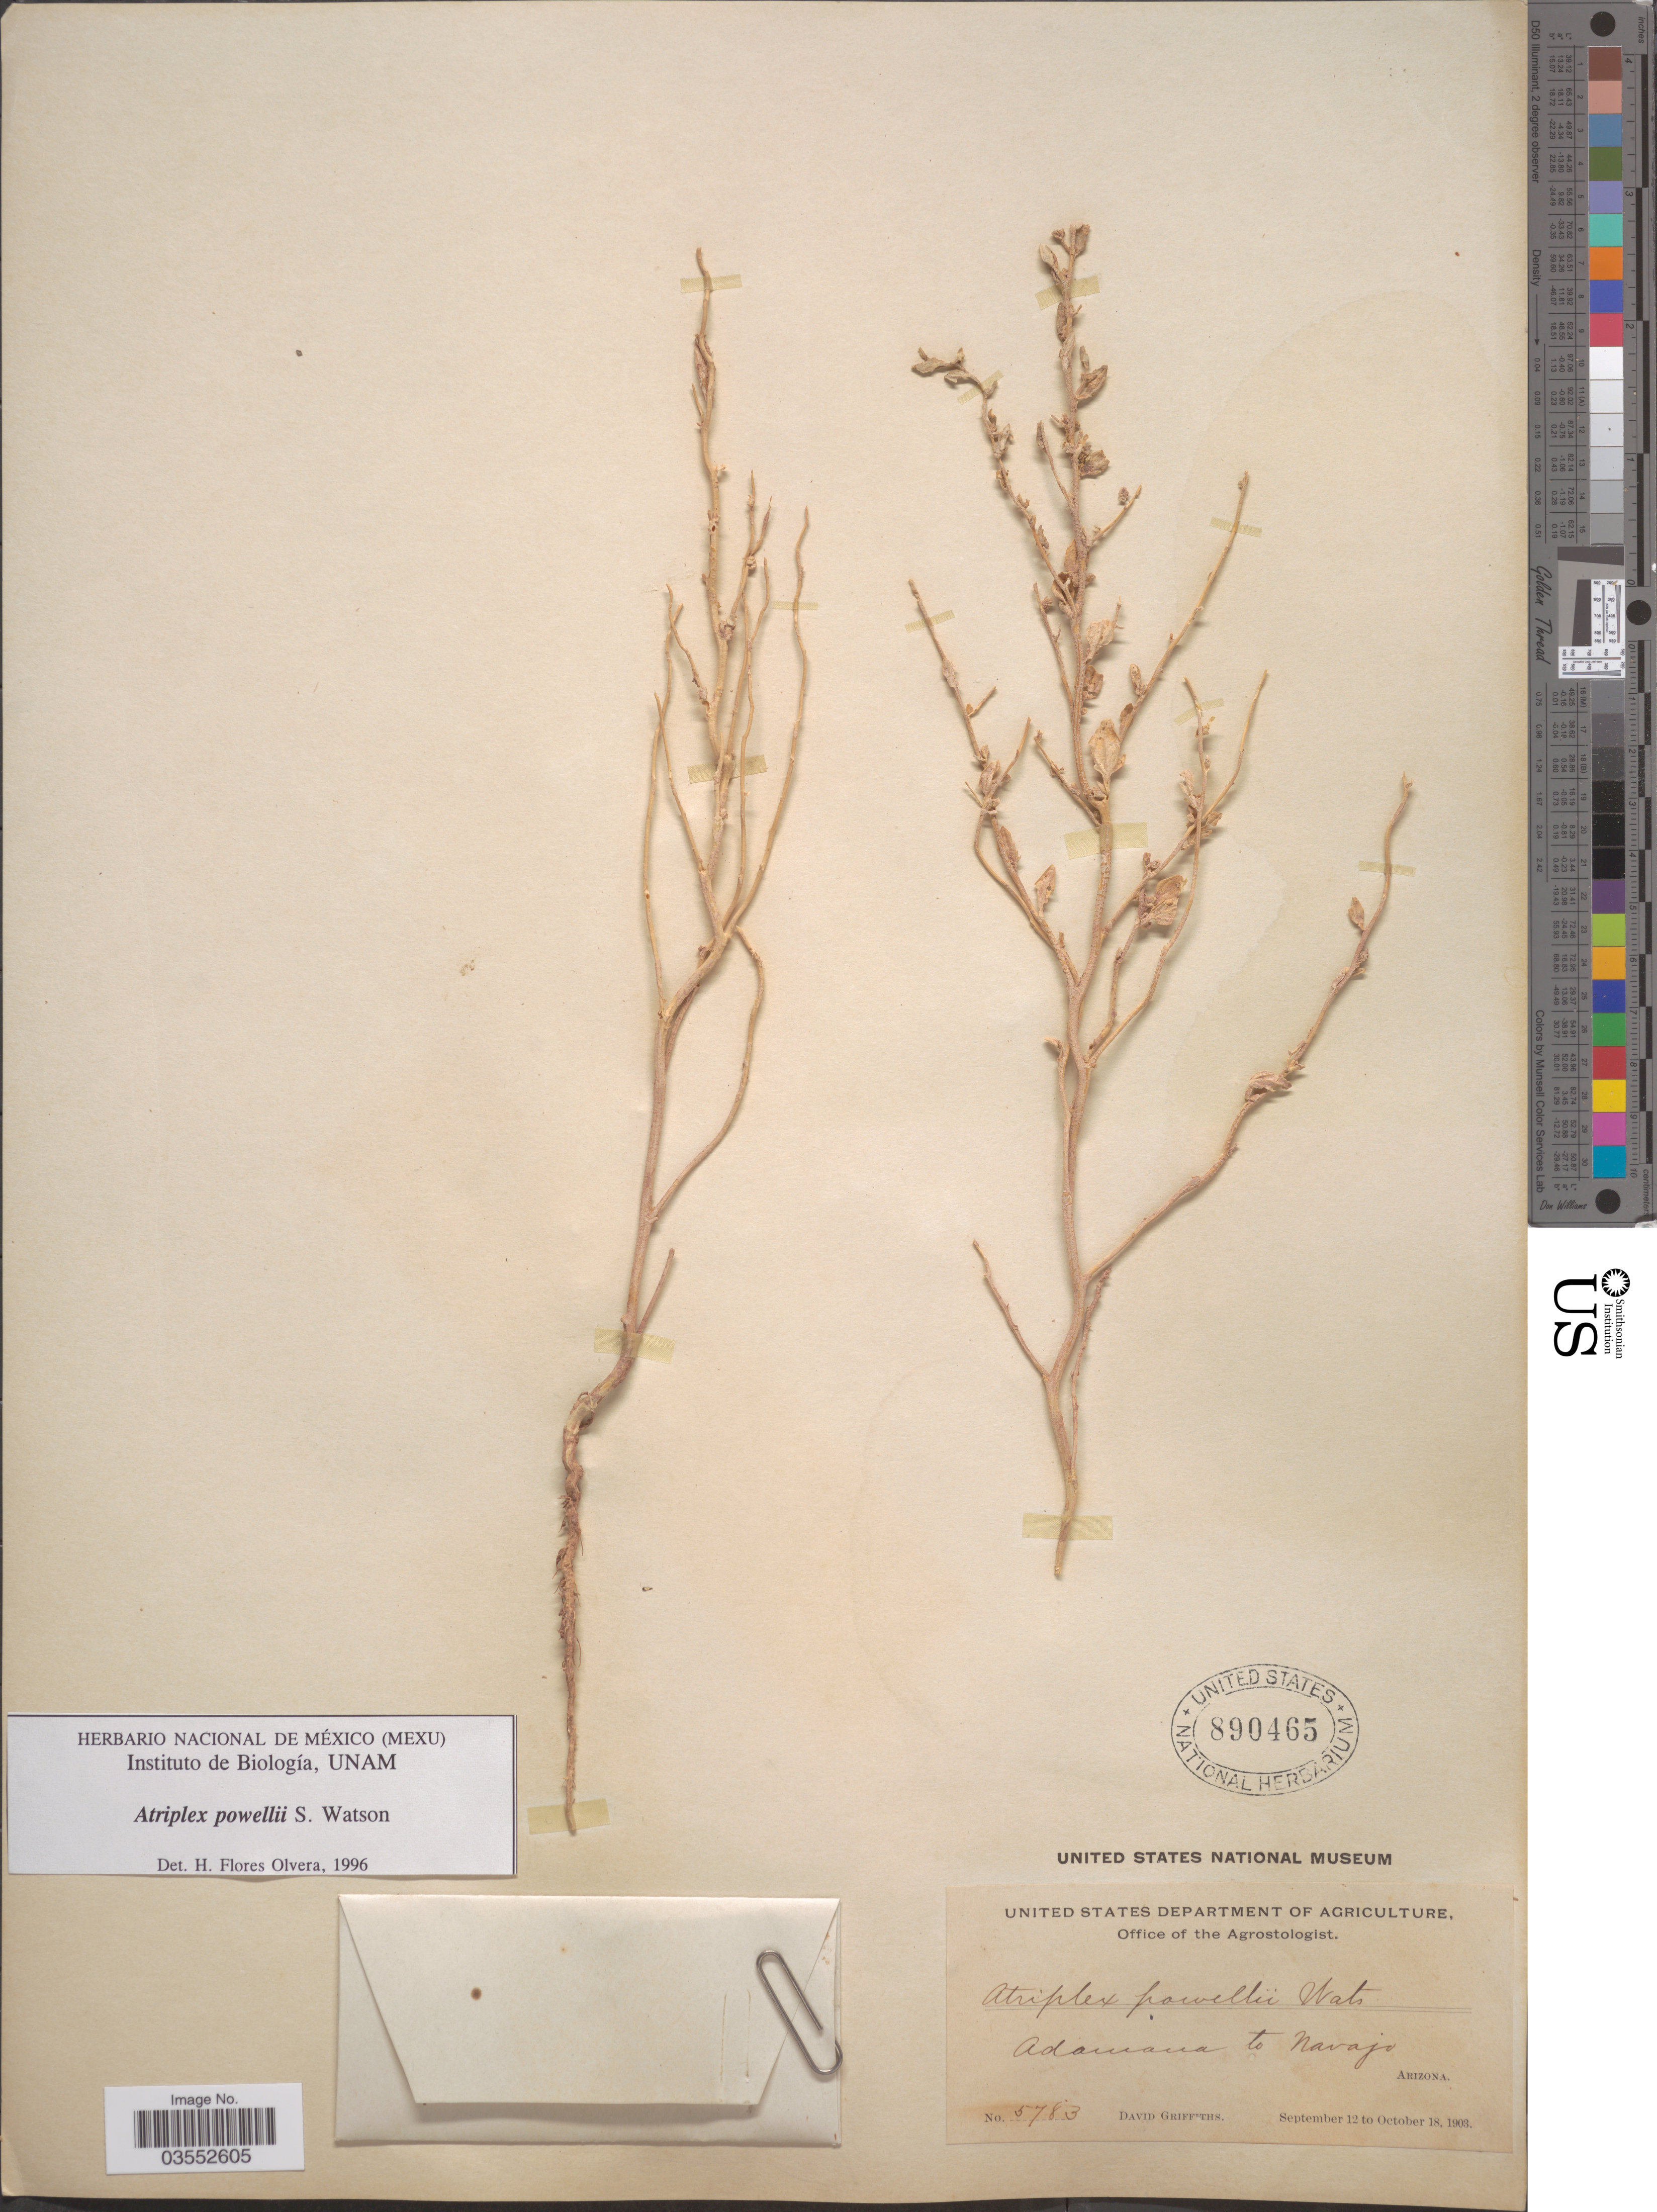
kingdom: Plantae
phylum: Tracheophyta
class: Magnoliopsida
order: Caryophyllales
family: Amaranthaceae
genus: Atriplex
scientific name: Atriplex powellii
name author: S. Watson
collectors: D. Griffiths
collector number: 5783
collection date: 1903-09-12/1903-10-18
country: United States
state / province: Arizona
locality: Adamana to Navajo.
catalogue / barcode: US 890465